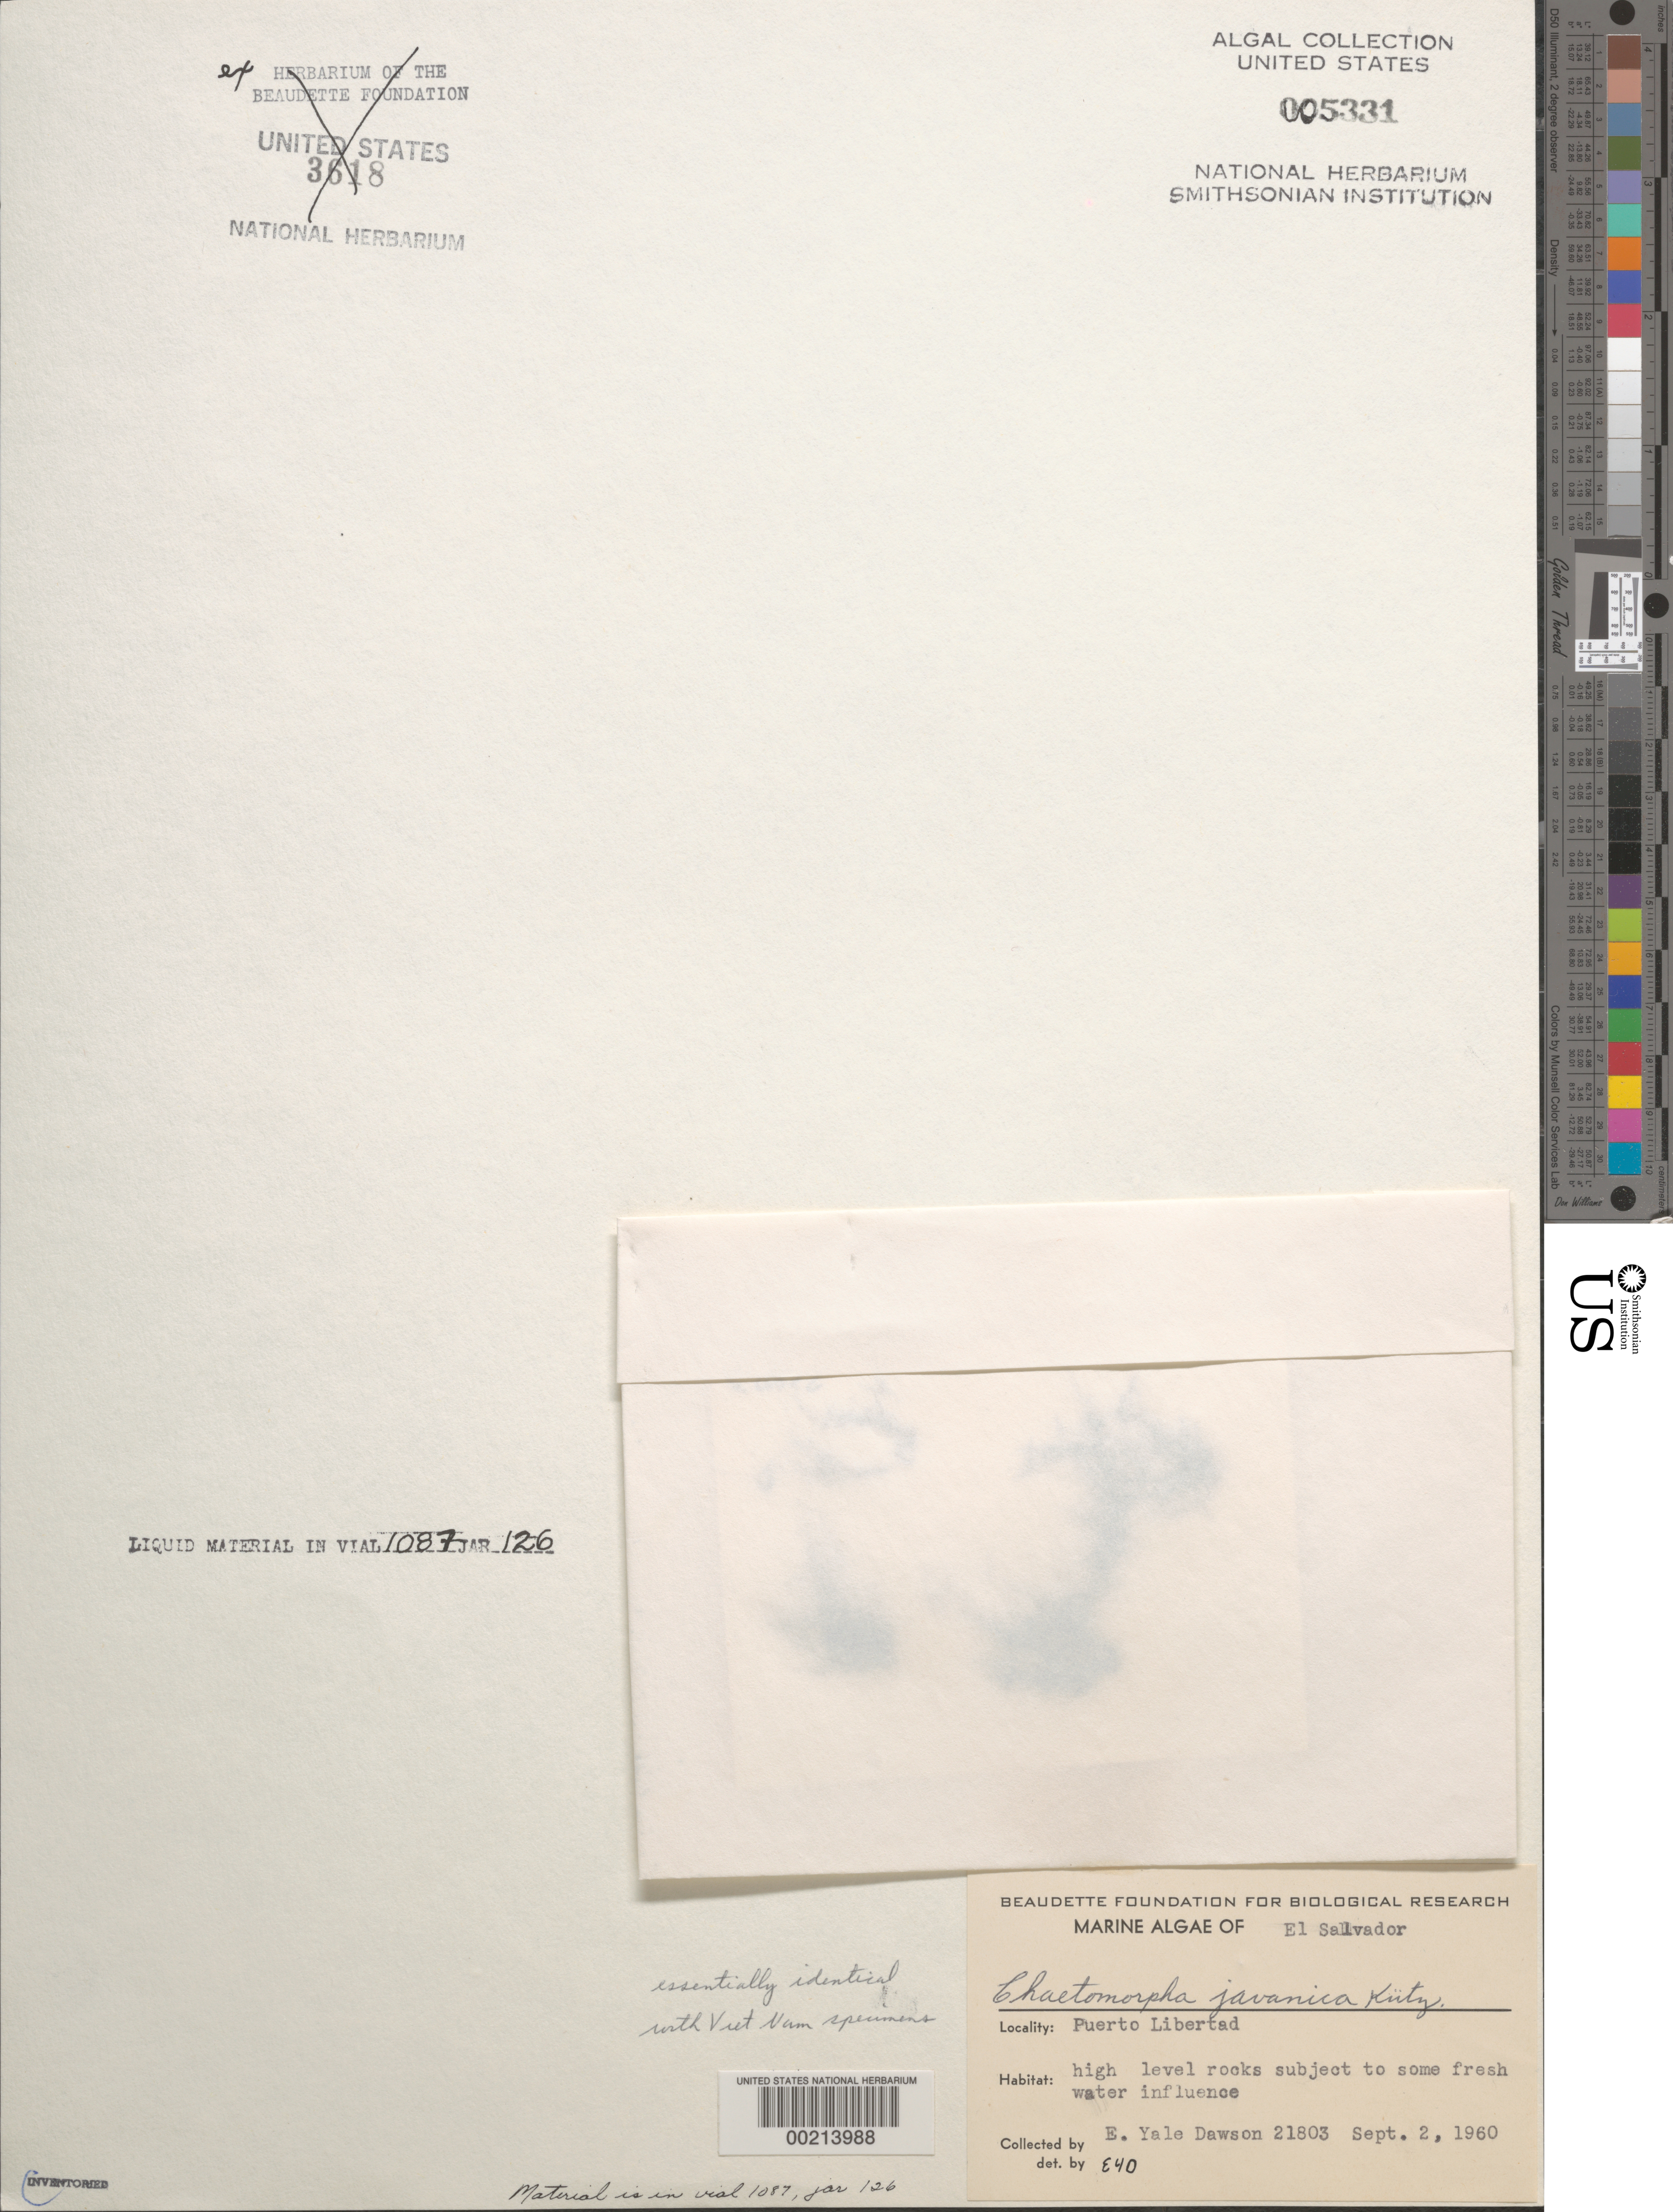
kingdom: Plantae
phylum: Chlorophyta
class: Ulvophyceae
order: Cladophorales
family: Cladophoraceae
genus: Chaetomorpha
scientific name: Chaetomorpha javanica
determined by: Dawson, E. Y.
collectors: E. Y. Dawson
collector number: EYD 21803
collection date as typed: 02 Sep 1960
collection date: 1960-09-02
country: El Salvador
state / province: La Libertad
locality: Puerto Libertad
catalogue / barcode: US 5331